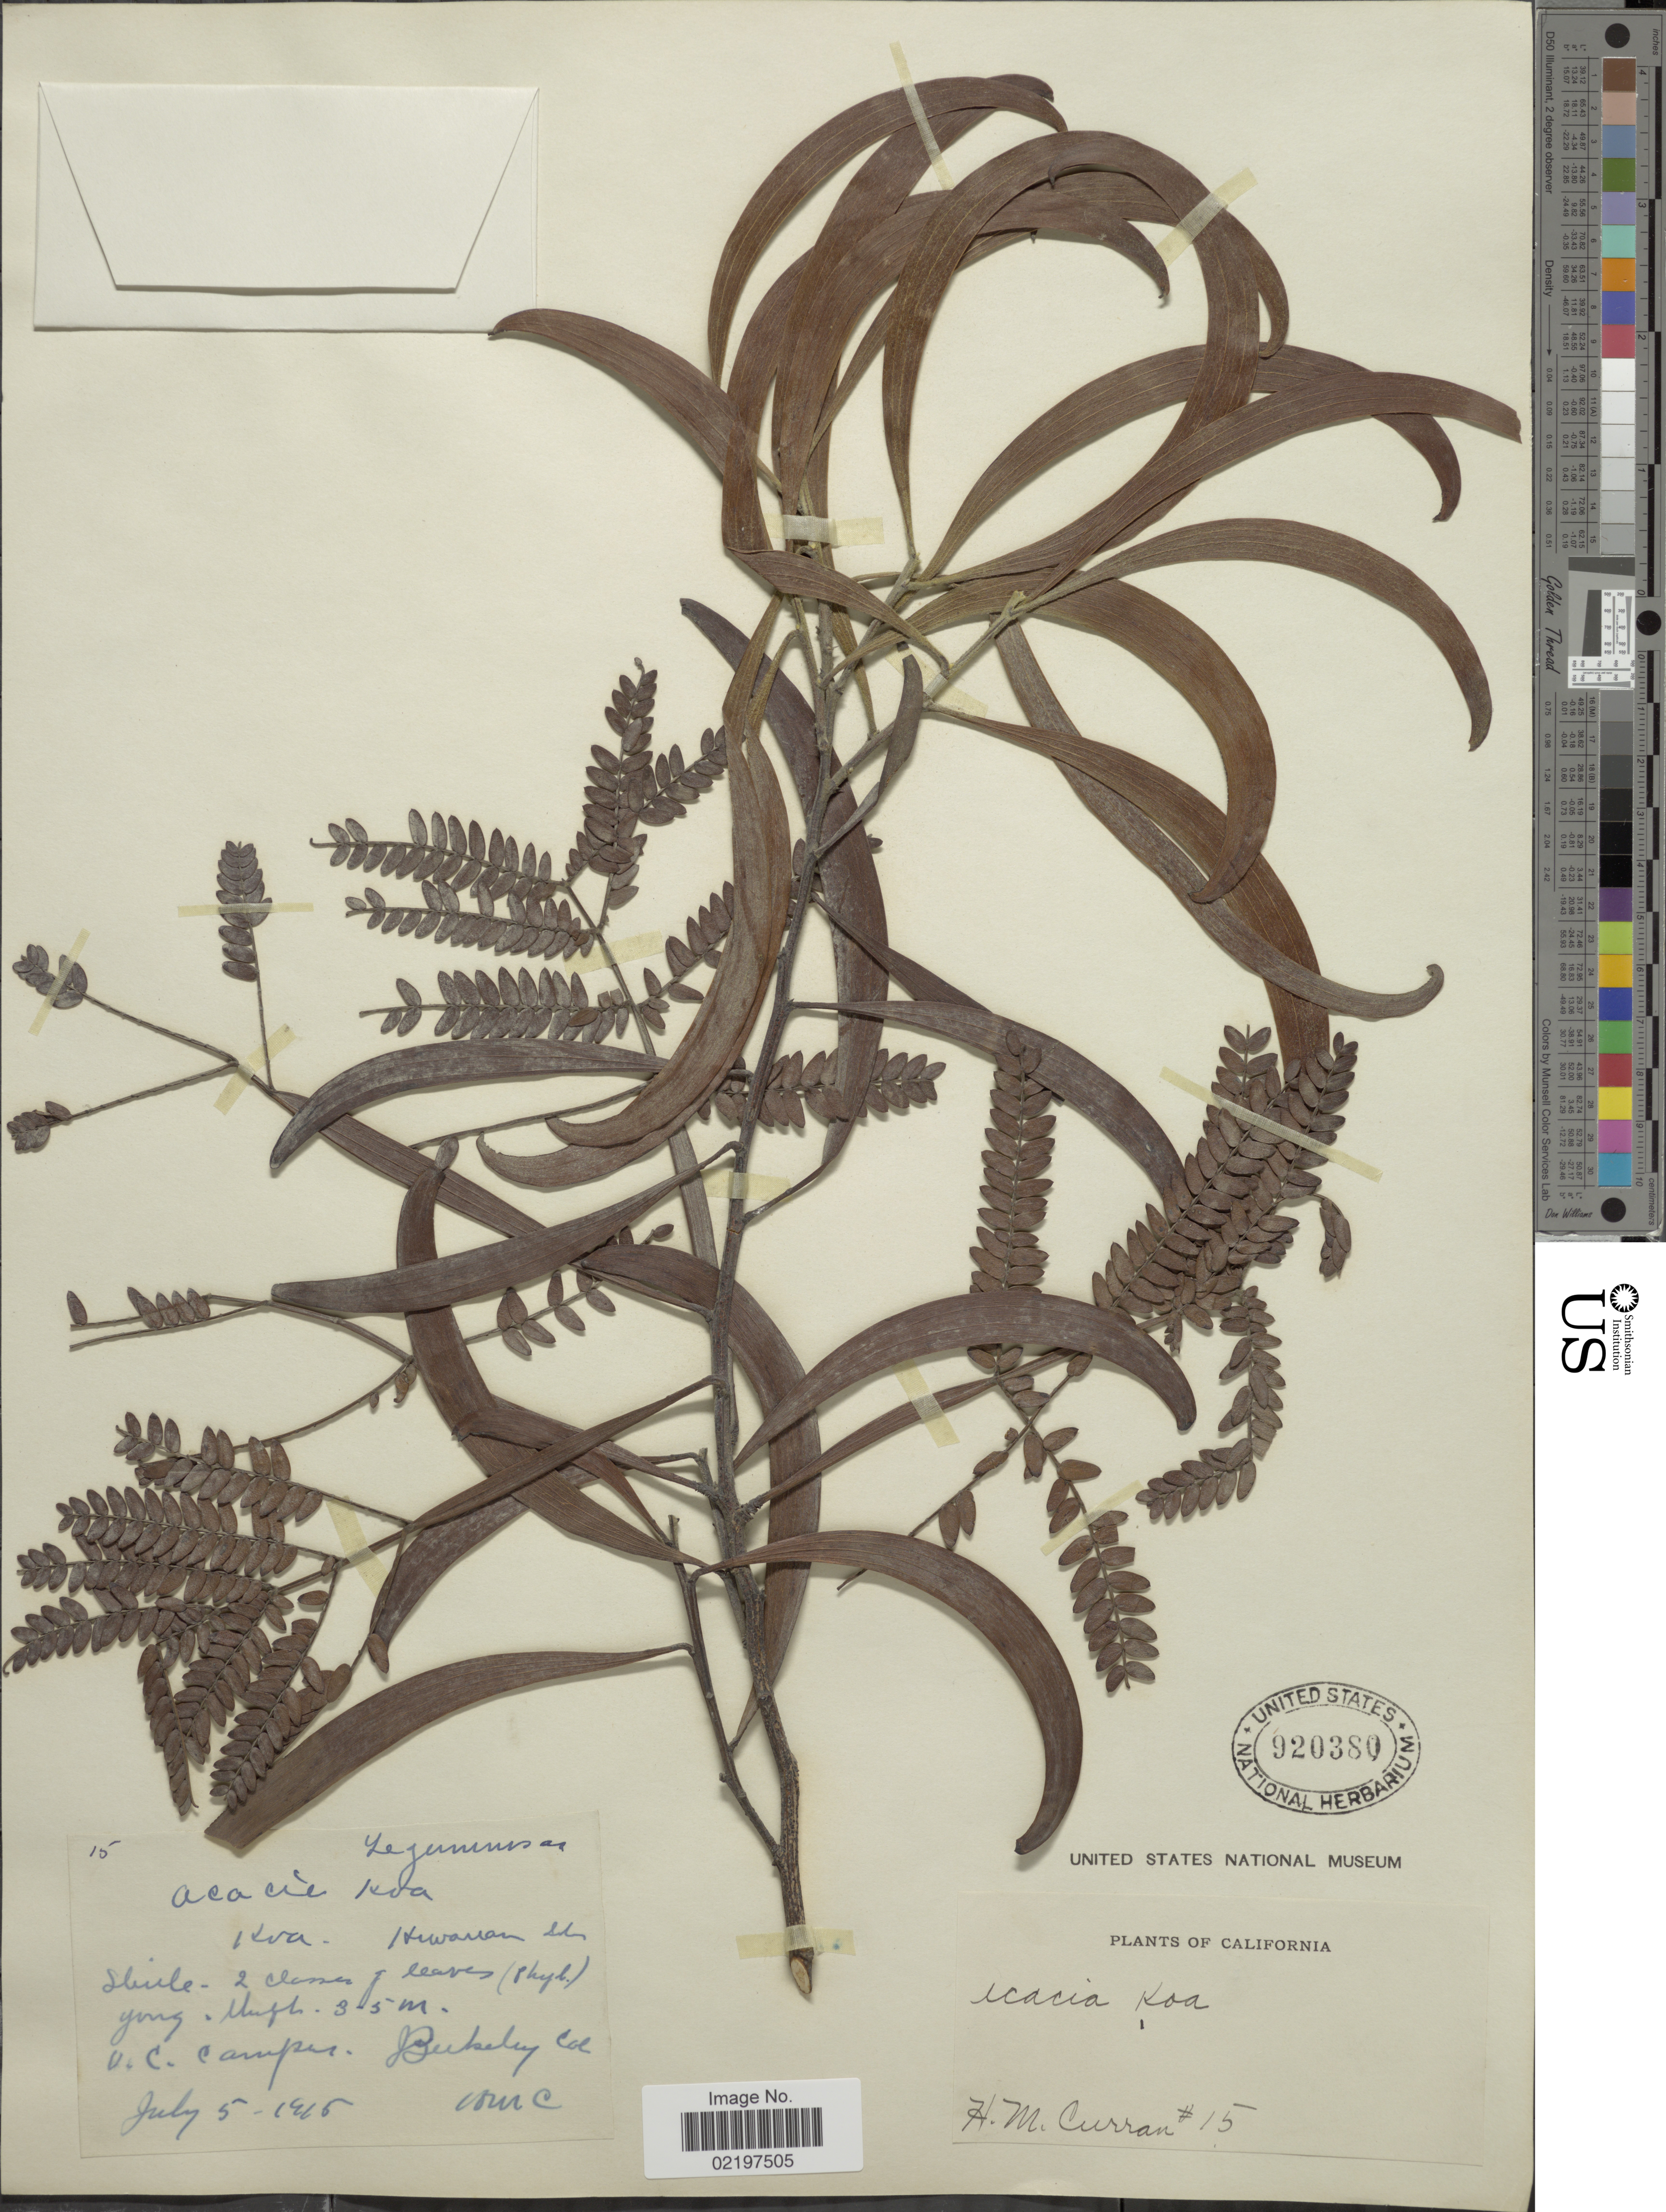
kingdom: Plantae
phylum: Tracheophyta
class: Magnoliopsida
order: Fabales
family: Fabaceae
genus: Acacia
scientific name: Acacia koa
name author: A. Gray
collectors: H. M. Curran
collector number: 15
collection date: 1915-07-05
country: United States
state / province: California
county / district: Alameda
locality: V.C. Campus, Berkeley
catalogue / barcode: US 920380